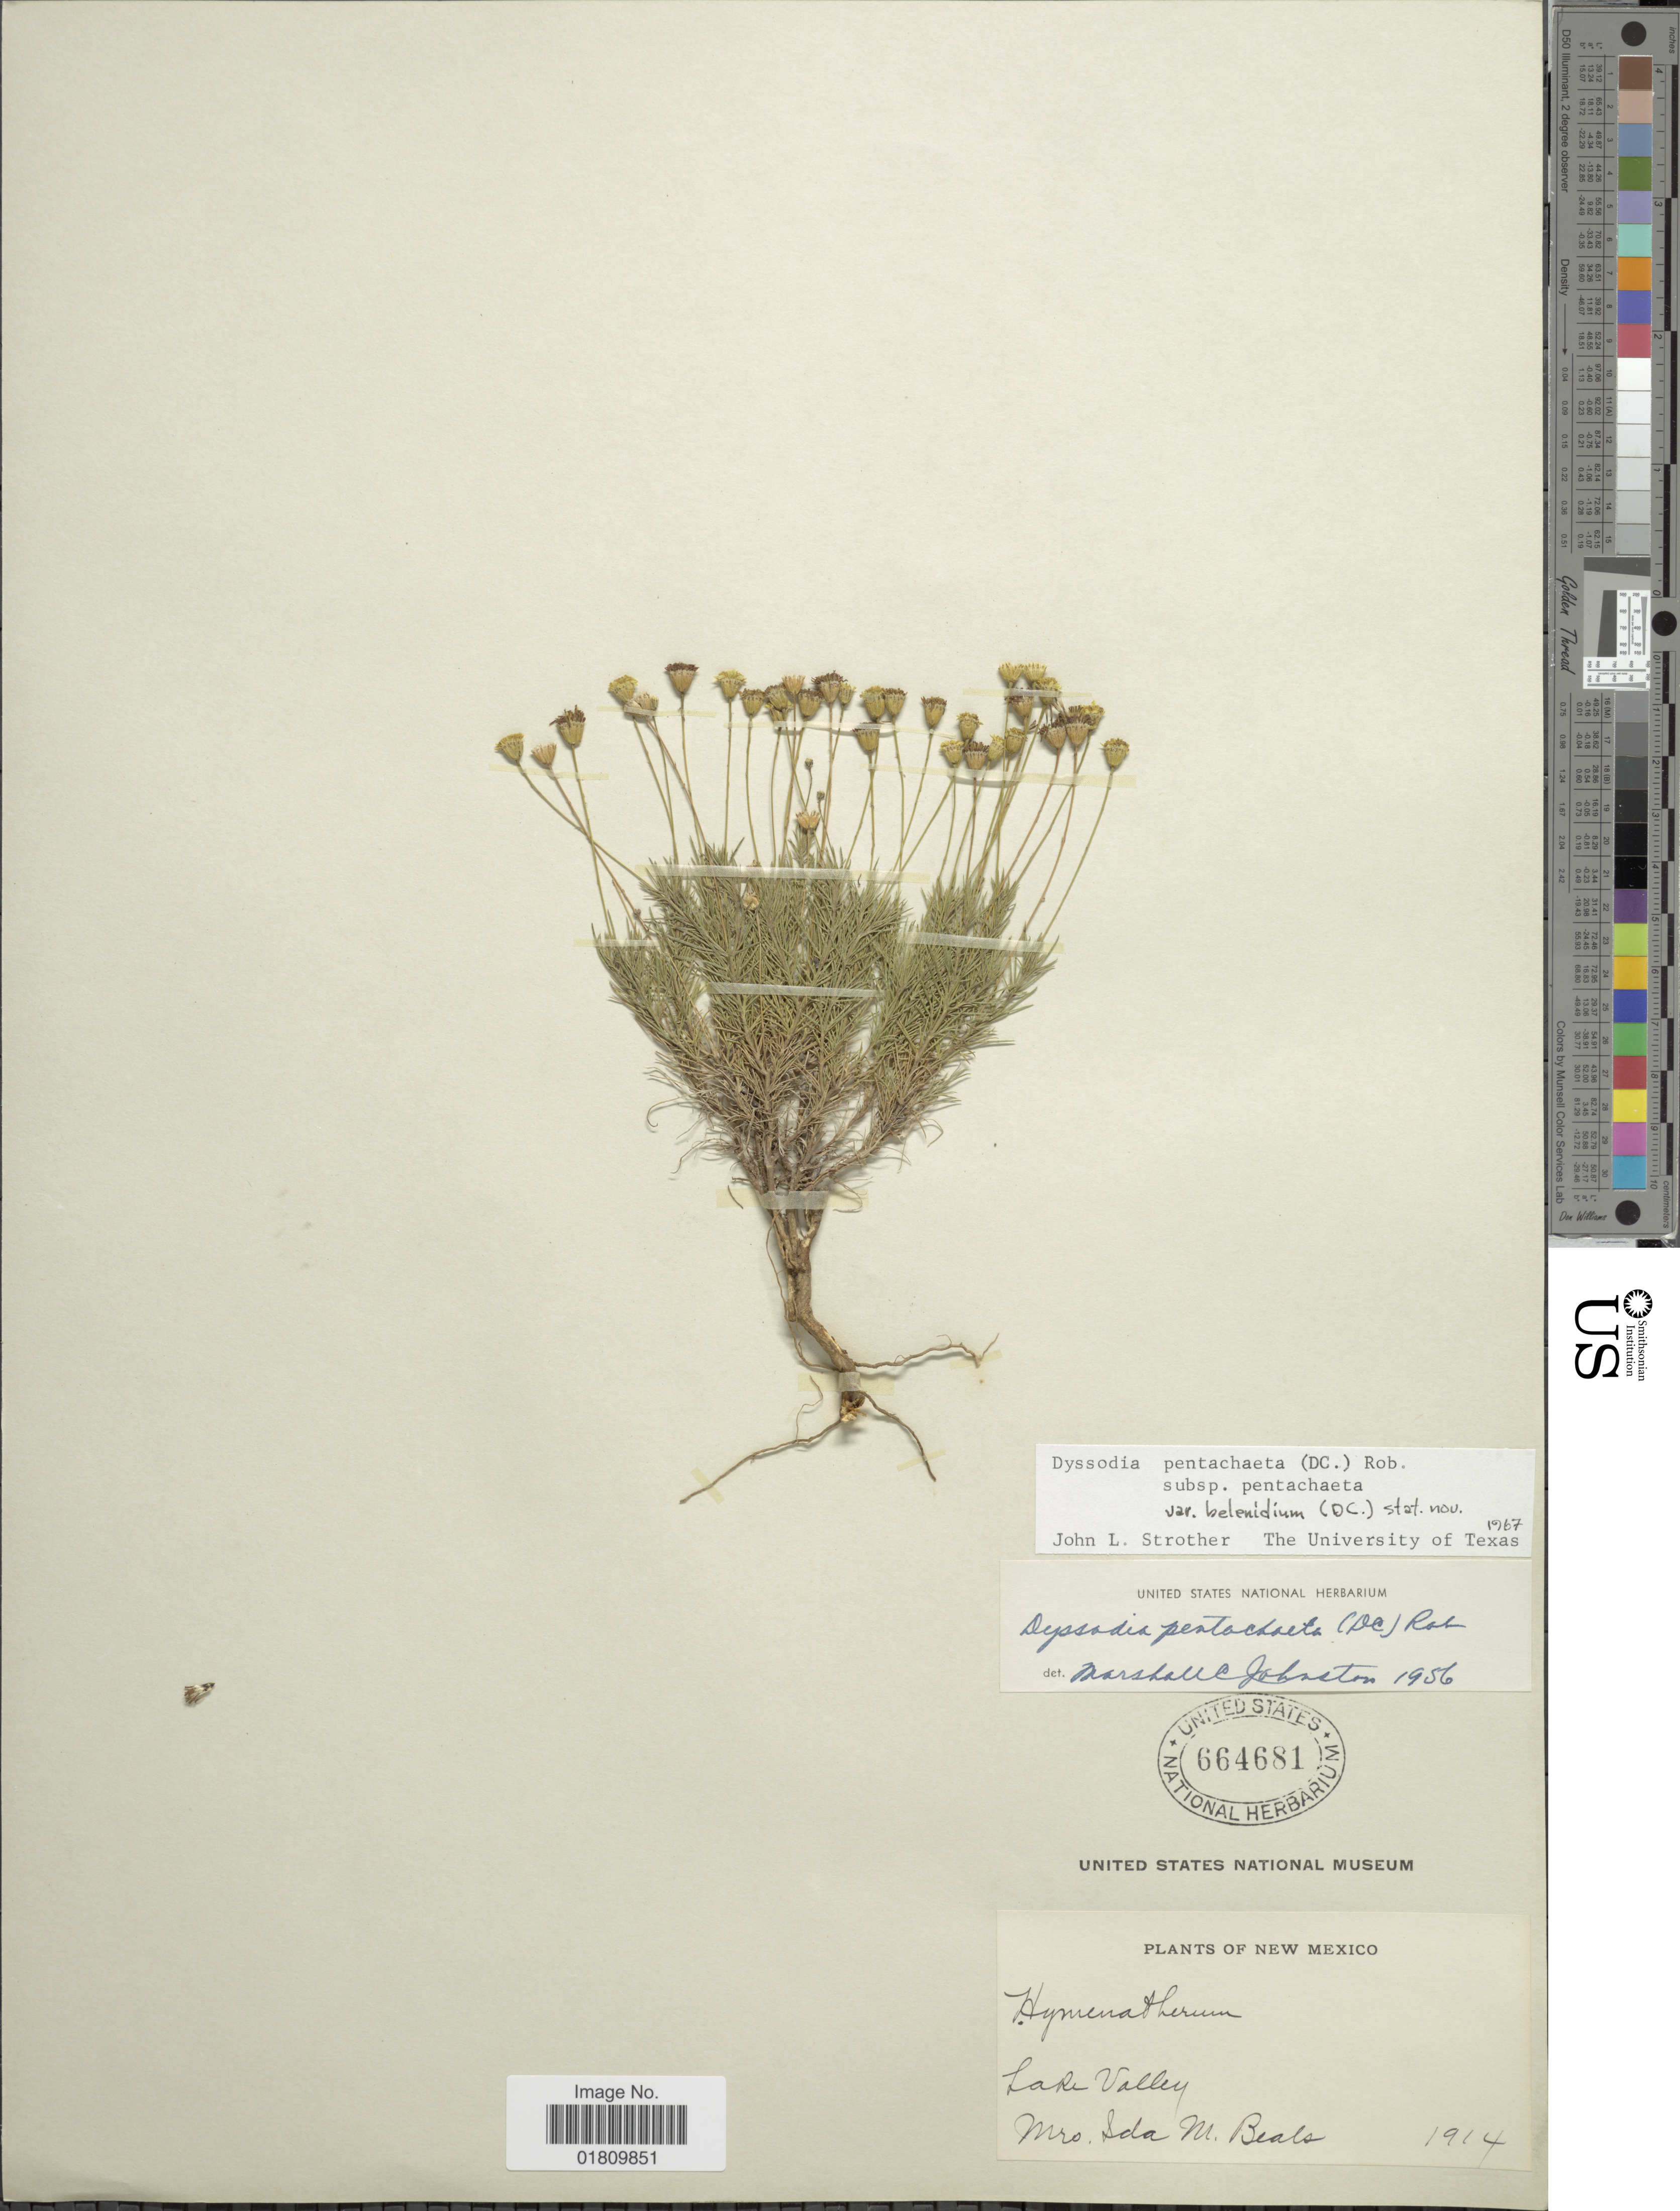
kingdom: Plantae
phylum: Tracheophyta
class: Magnoliopsida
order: Asterales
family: Asteraceae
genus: Thymophylla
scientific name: Thymophylla pentachaeta var. belenidium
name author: (DC.) Strother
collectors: I. M. Beals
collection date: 1914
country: United States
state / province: New Mexico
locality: Lake Valley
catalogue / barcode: US 664681